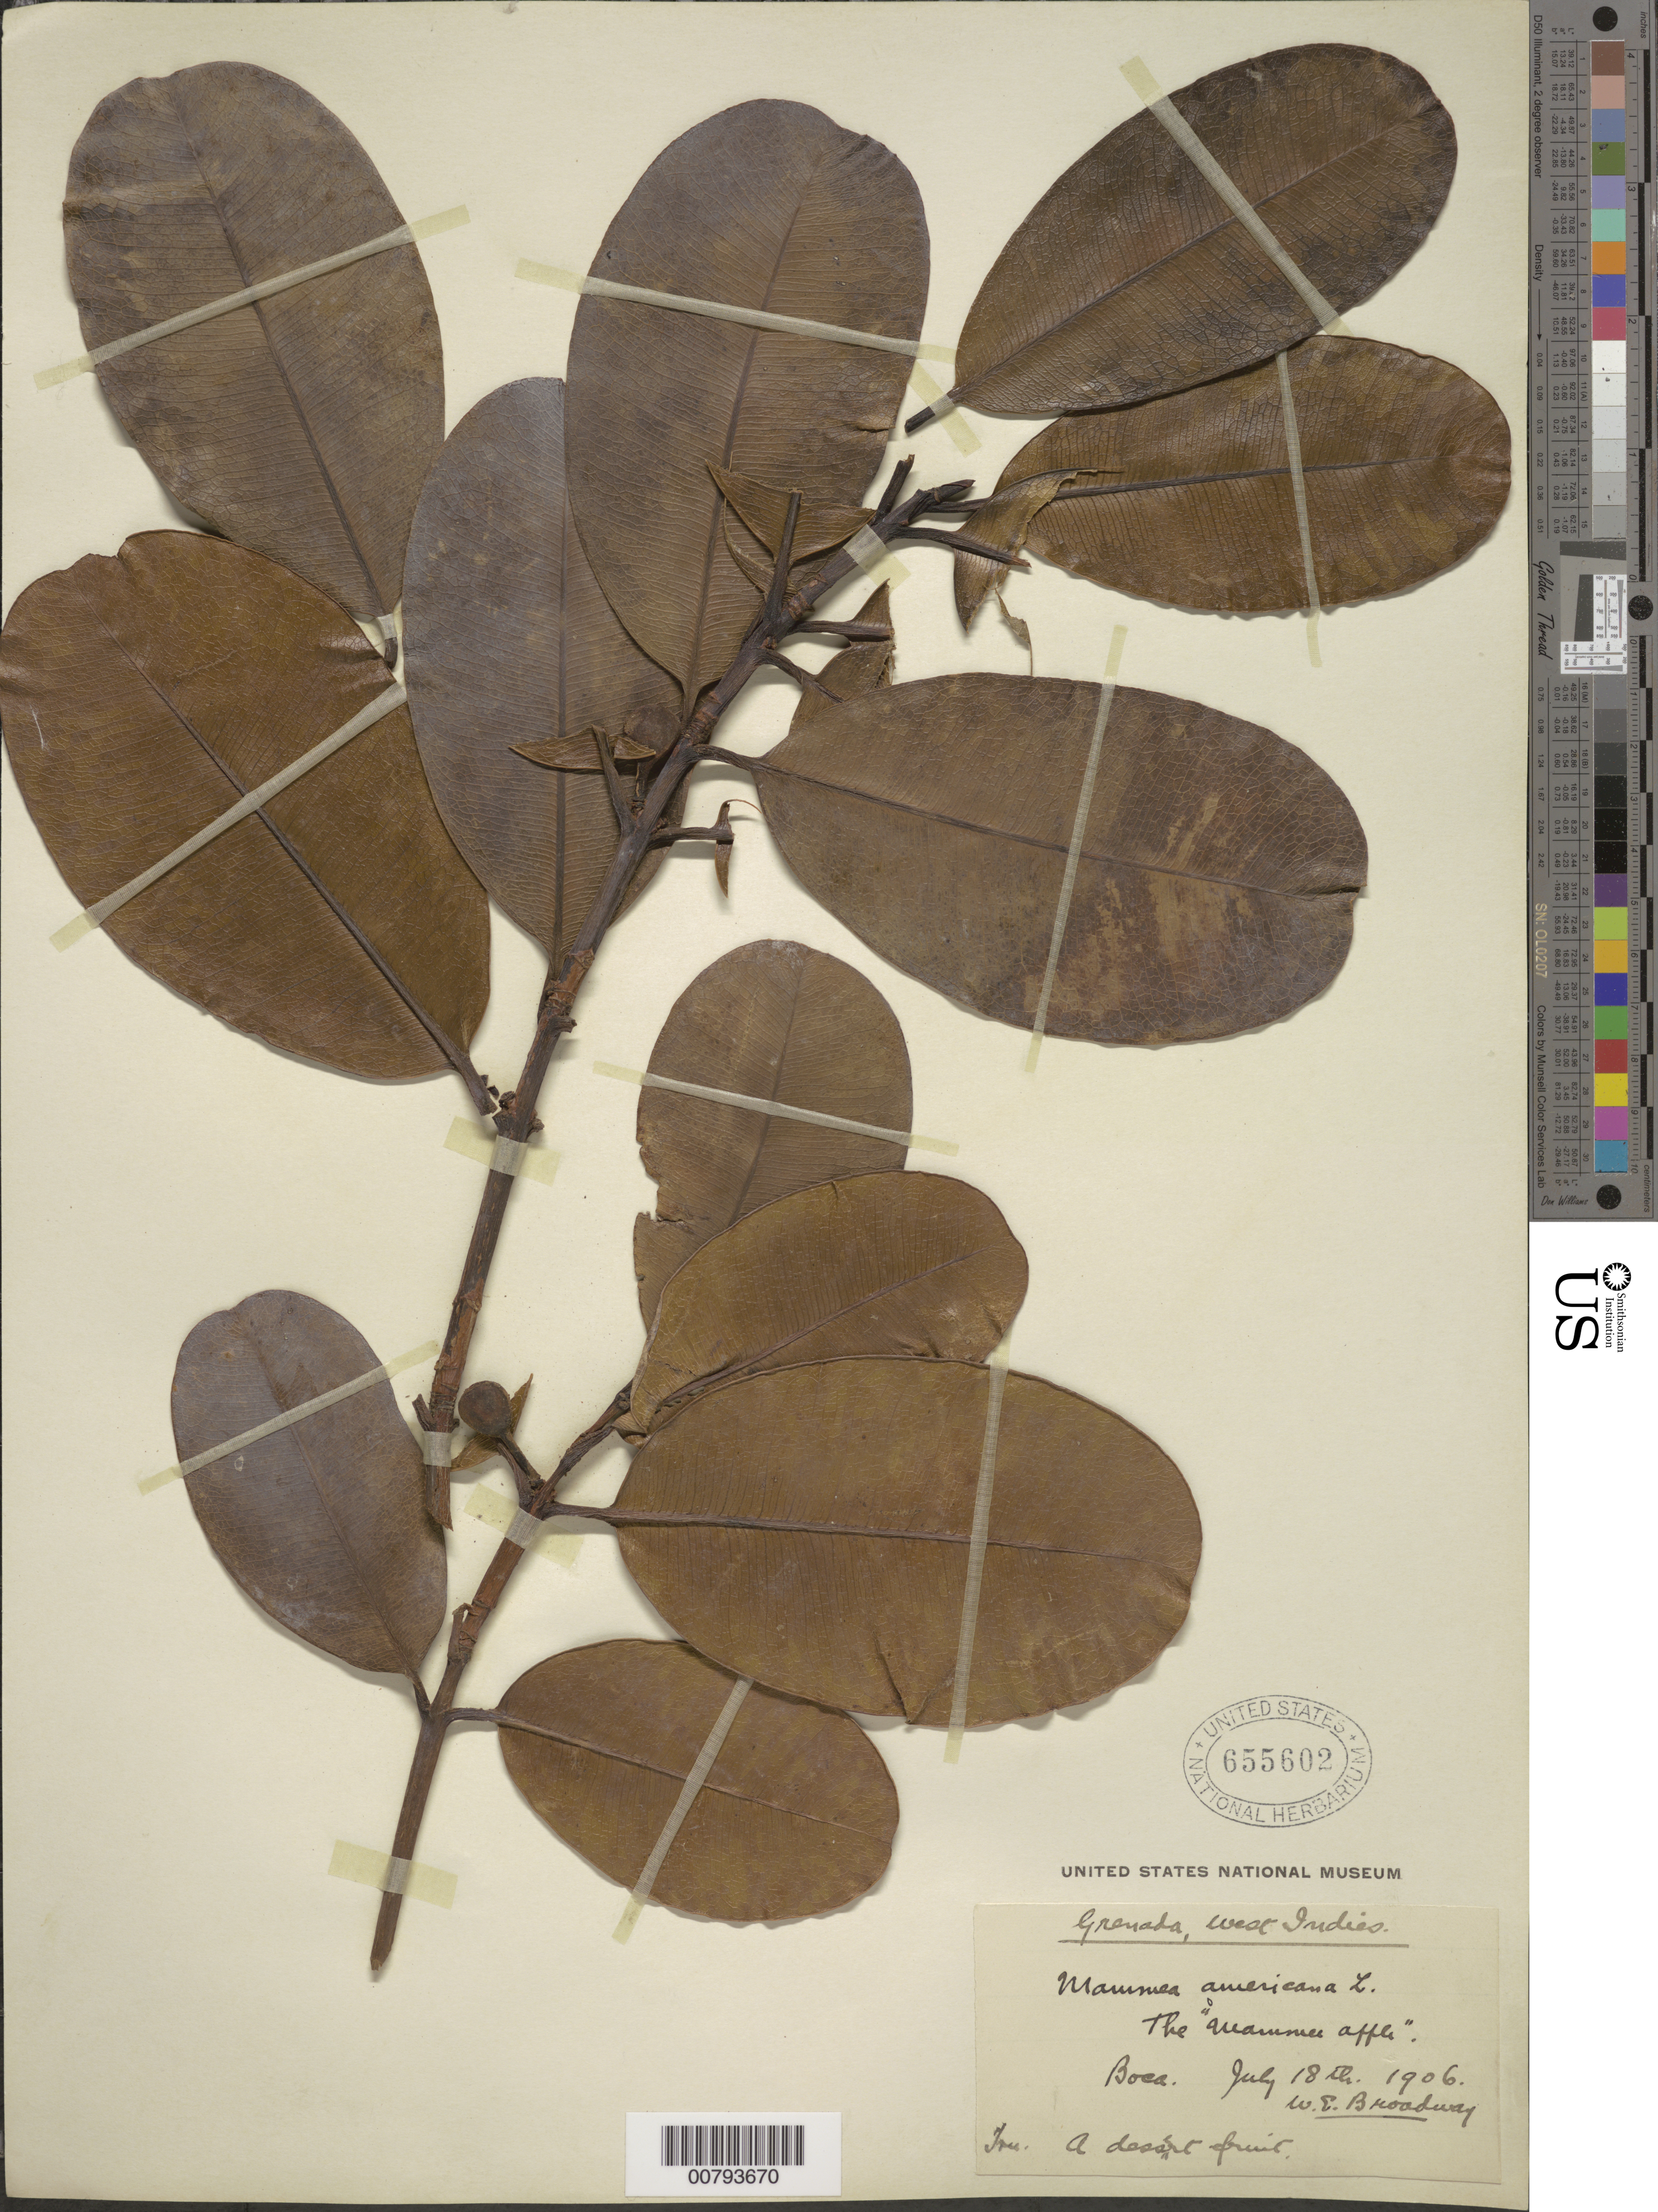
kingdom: Plantae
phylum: Tracheophyta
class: Magnoliopsida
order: Malpighiales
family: Calophyllaceae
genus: Mammea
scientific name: Mammea americana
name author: L.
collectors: W. E. Broadway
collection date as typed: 18 Jul 1906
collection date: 1906-07-18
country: Grenada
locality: Boca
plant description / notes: Common name: Mammee apple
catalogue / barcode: US 655602